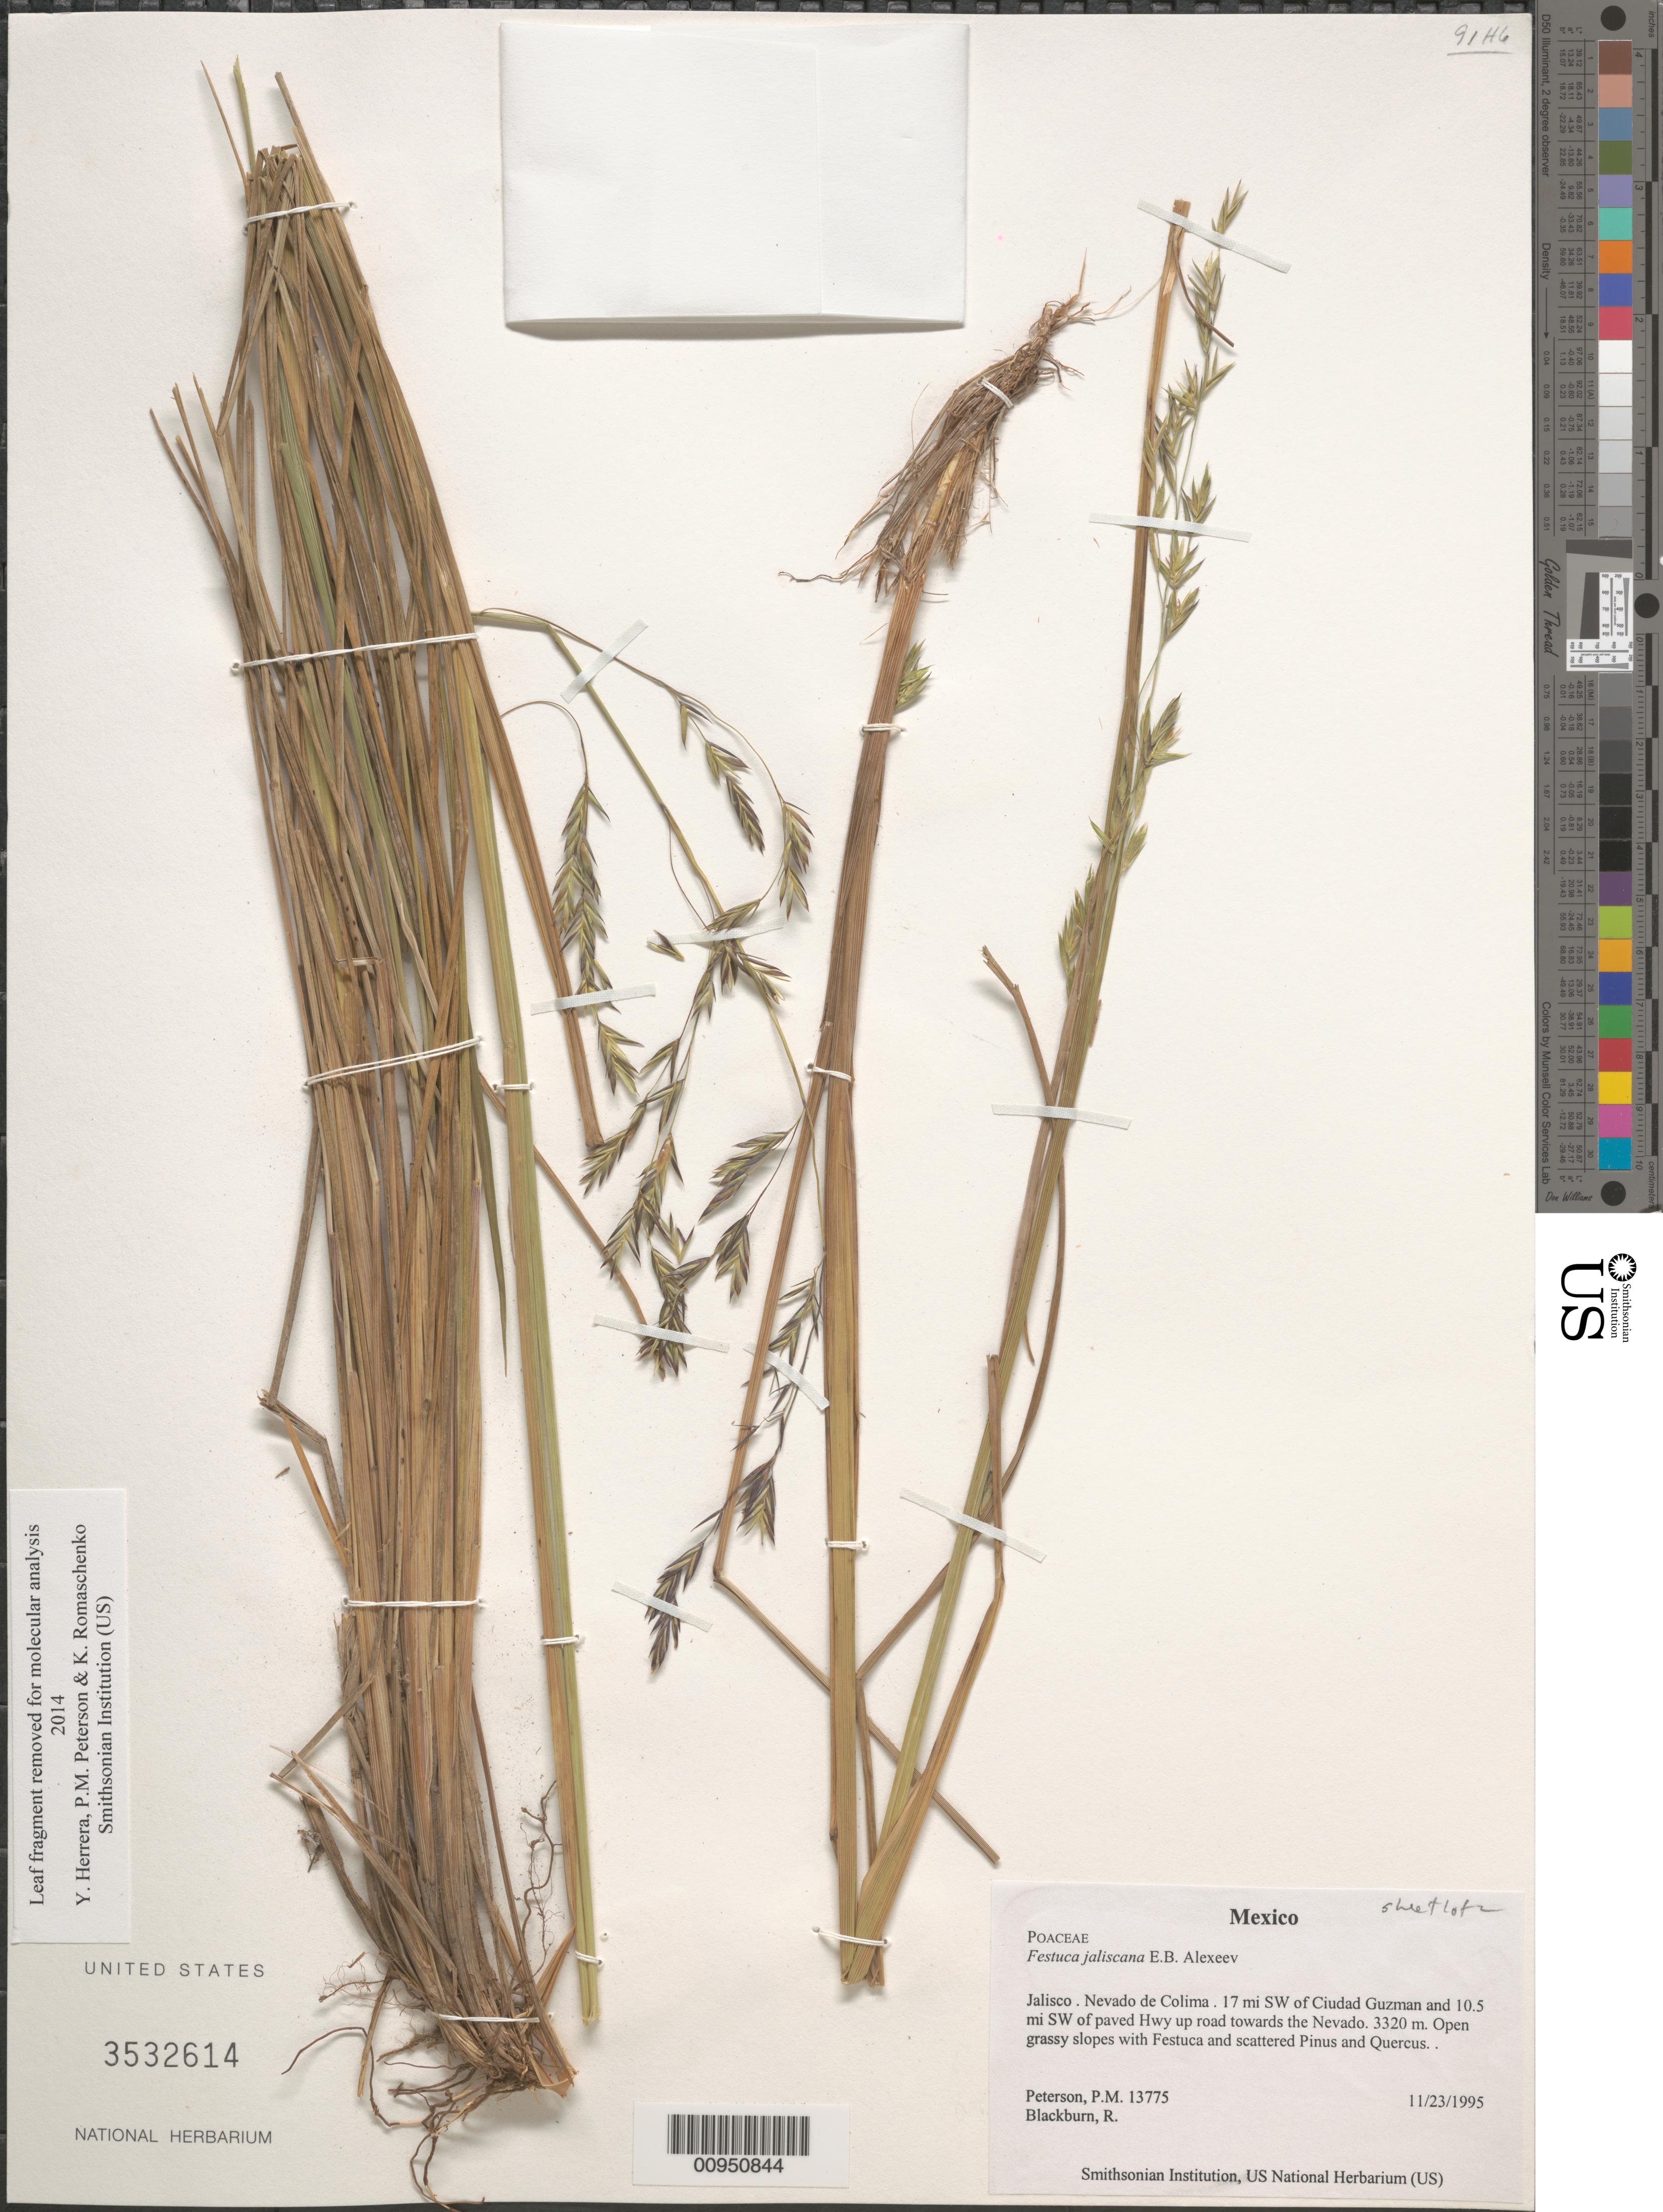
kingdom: Plantae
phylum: Tracheophyta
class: Liliopsida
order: Poales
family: Poaceae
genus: Festuca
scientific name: Festuca jaliscana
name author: E.B. Alexeev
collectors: P. M. Peterson & R. Blackburn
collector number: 13775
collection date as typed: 23 Nov 1995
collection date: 1995-11-23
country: Mexico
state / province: Jalisco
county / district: Nevado de Colima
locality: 17 mi SW of Ciudad Guzman and 10.5 mi SW of paved Hwy up road towards the Nevado.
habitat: Open grassy slopes with Festuca and scattered Pinus and Quercus.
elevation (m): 3320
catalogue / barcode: US 3532614